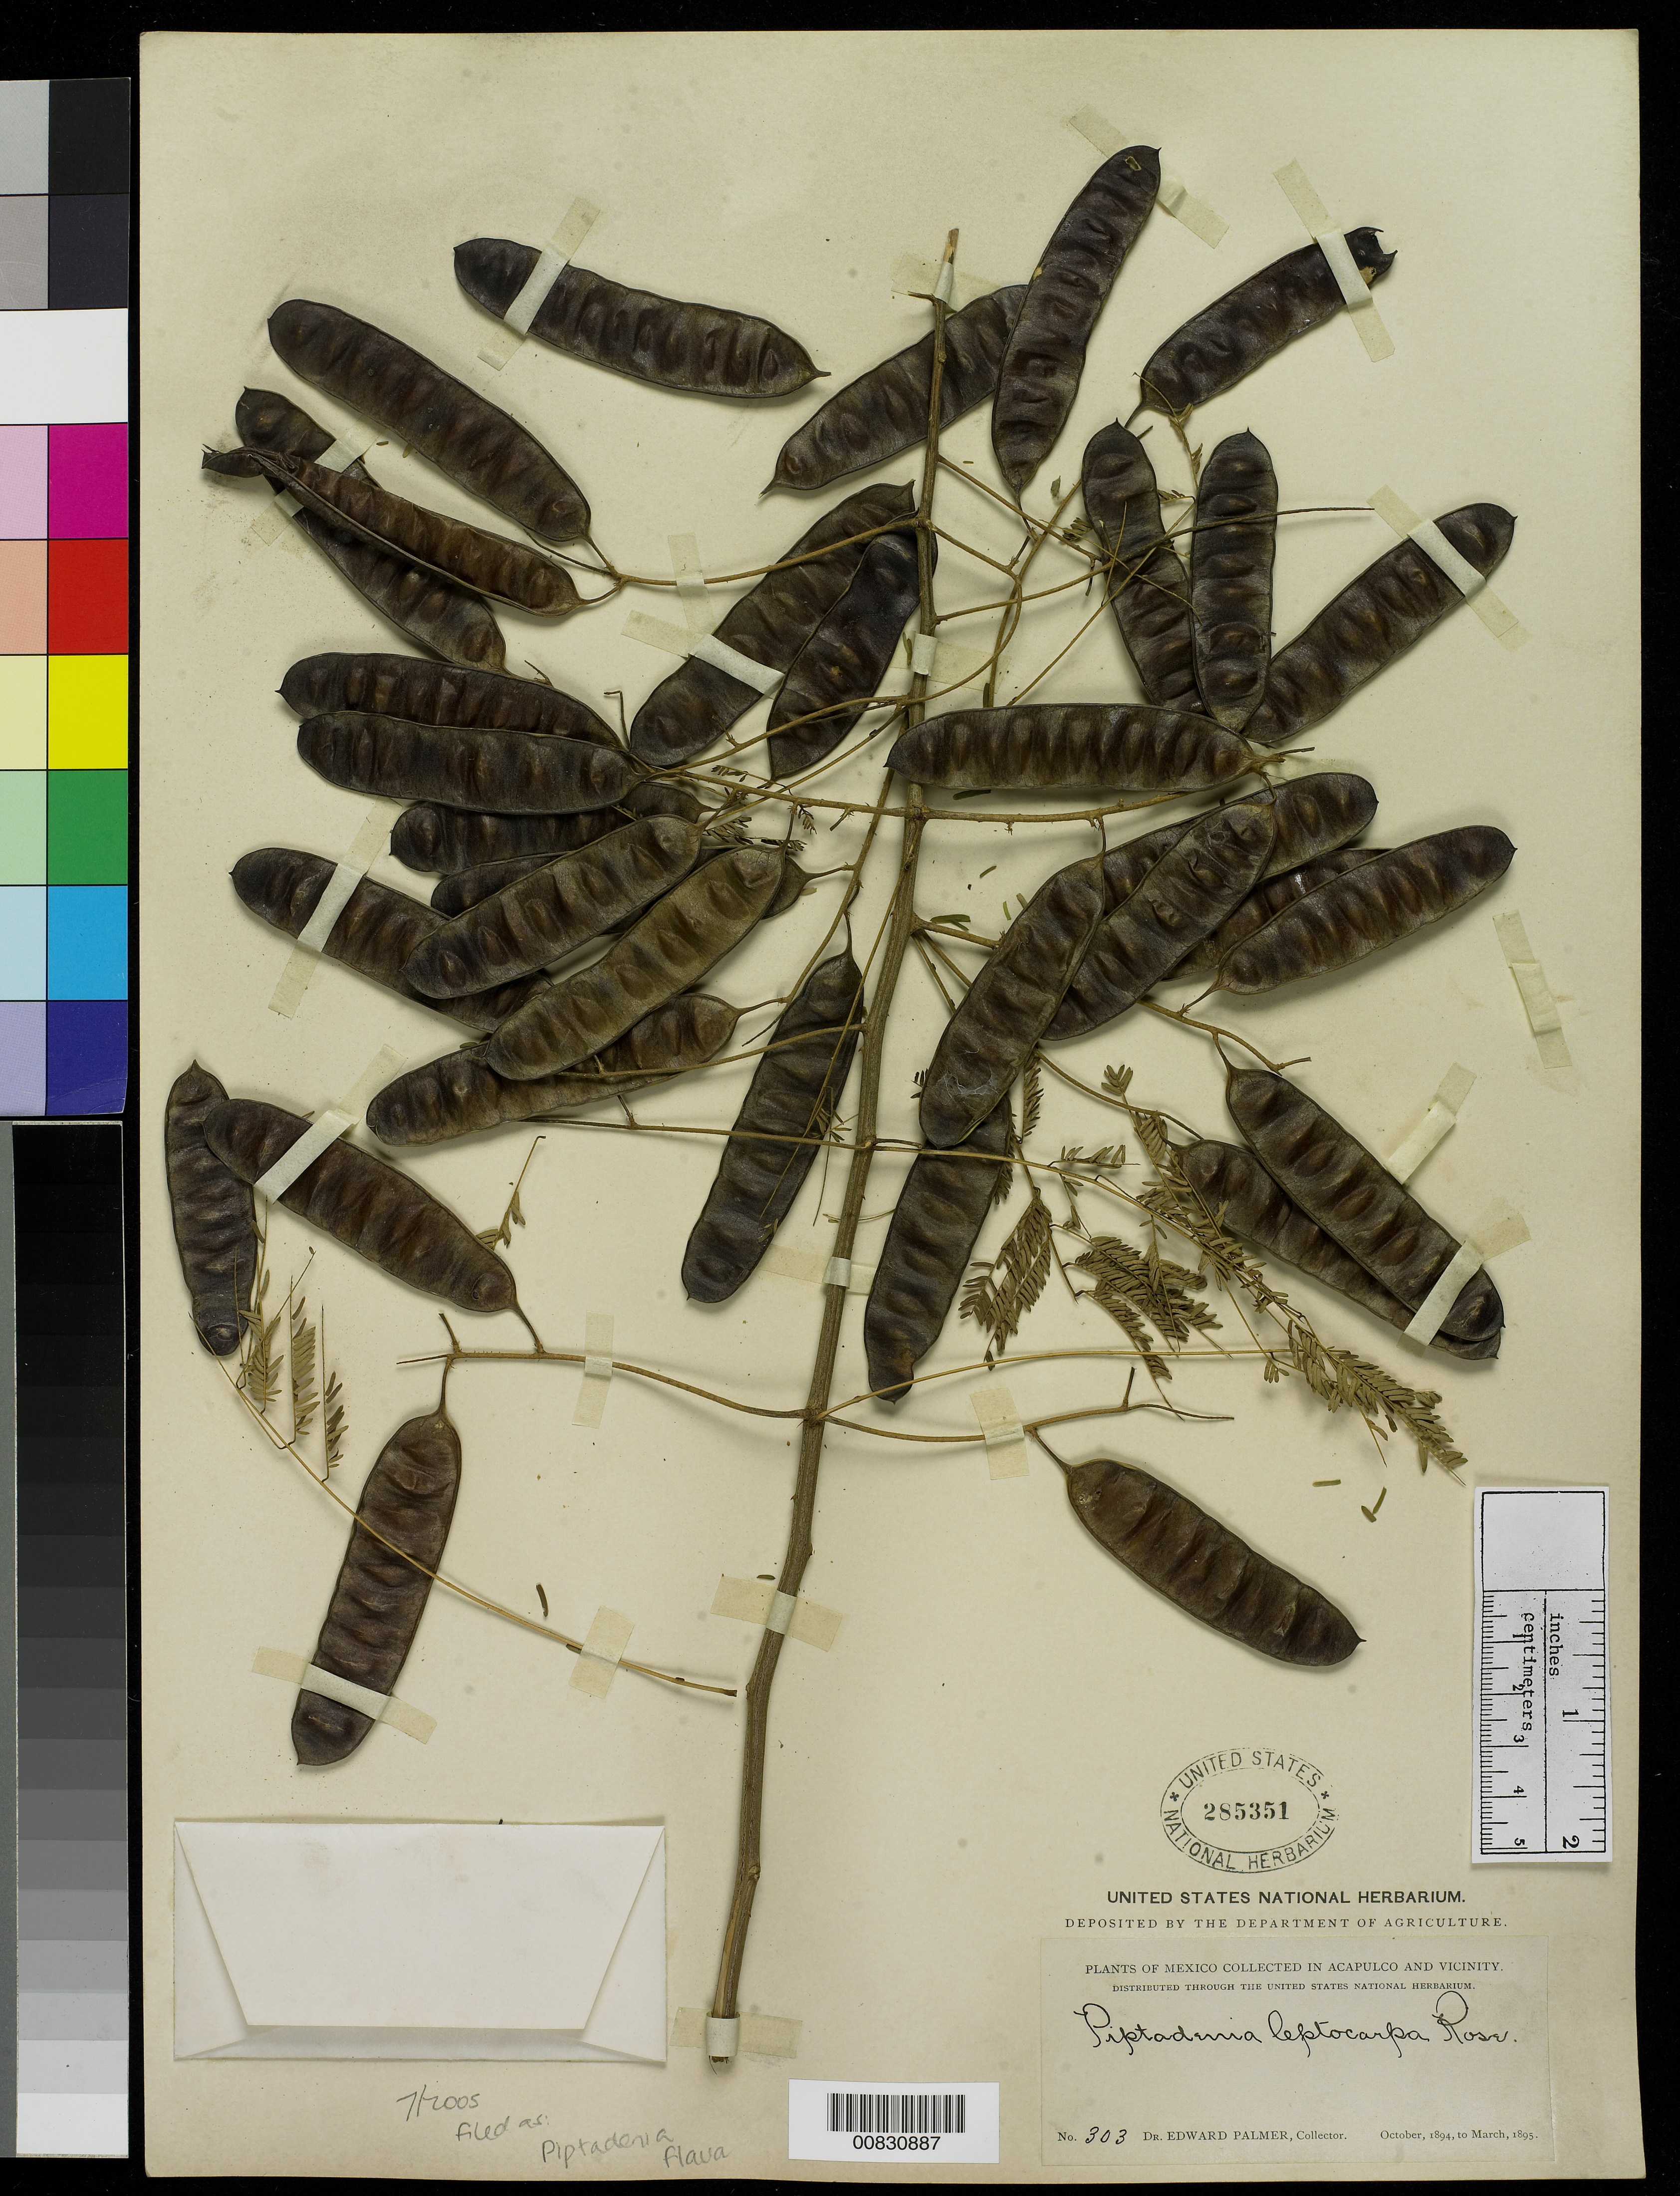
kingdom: Plantae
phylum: Tracheophyta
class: Magnoliopsida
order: Fabales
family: Fabaceae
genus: Piptadenia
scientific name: Piptadenia flava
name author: (DC.) Benth.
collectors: E. Palmer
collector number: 303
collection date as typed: Oct 1894 to -- Mar 1895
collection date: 1894-10/1895-03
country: Mexico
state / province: Guerrero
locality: Acapulco, Guerrero and vicinity.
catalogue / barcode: US 285351